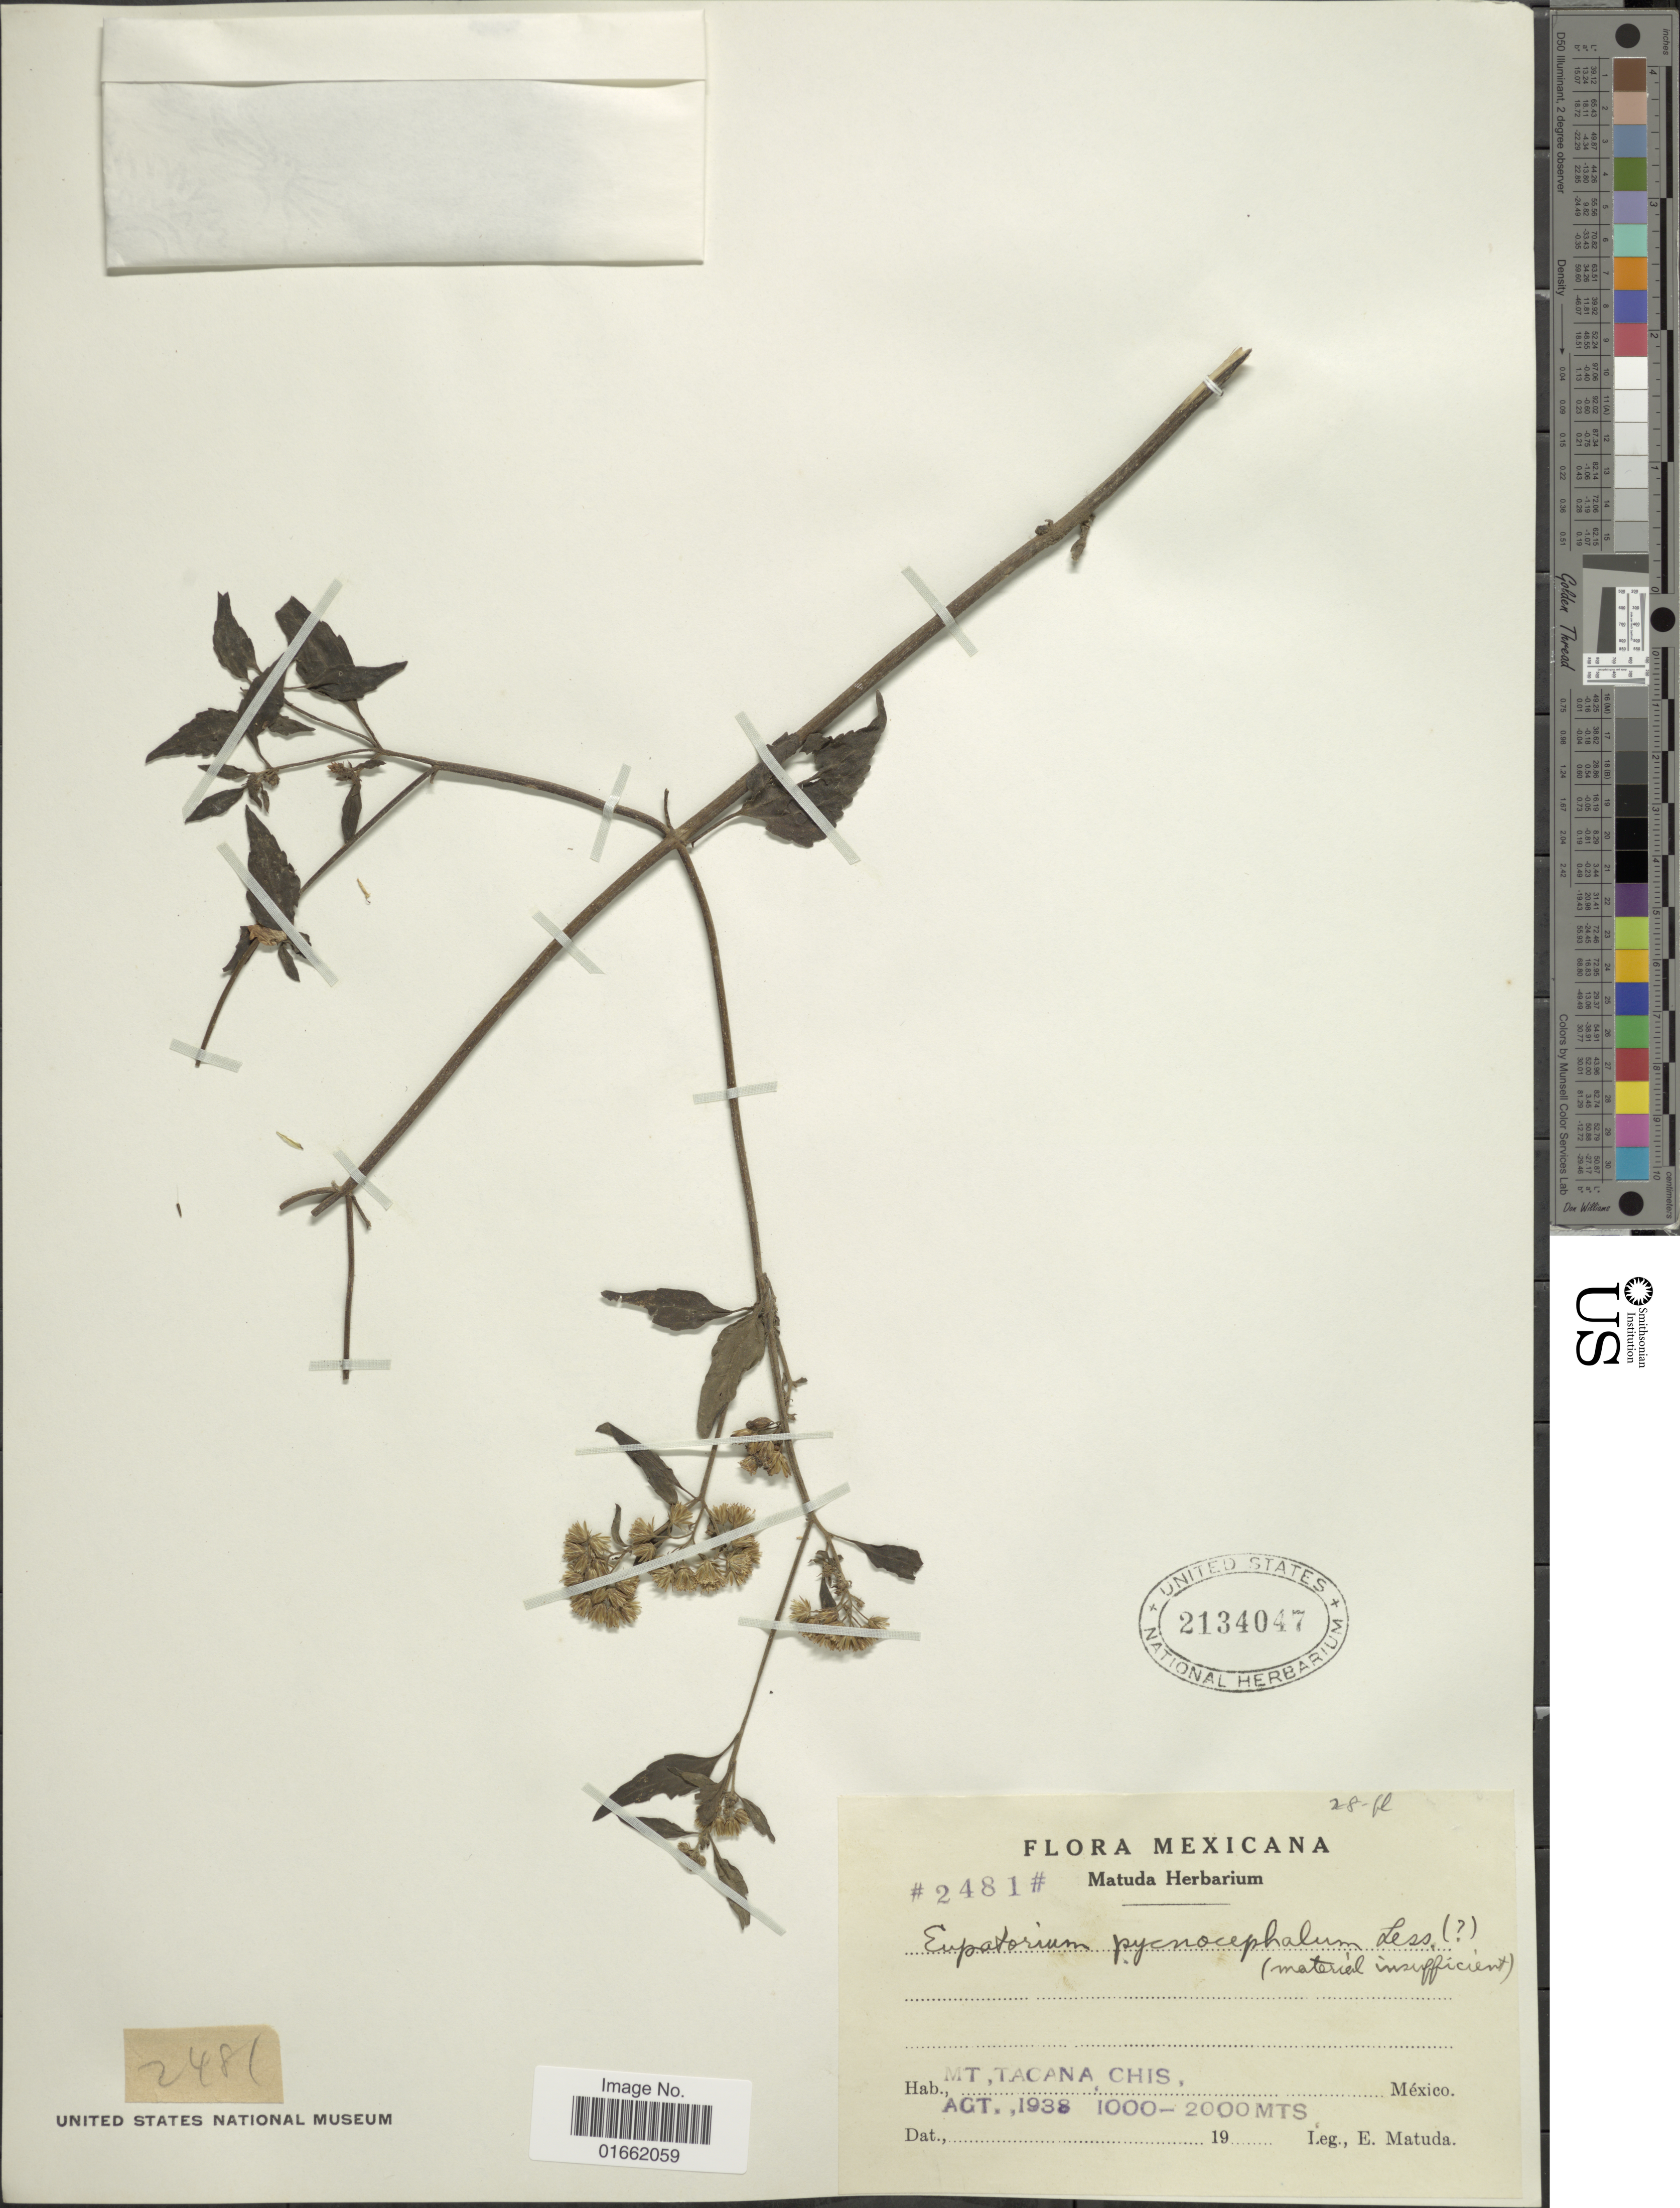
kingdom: Plantae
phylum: Tracheophyta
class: Magnoliopsida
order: Asterales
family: Asteraceae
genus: Fleischmannia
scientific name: Fleischmannia pycnocephaloides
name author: (B.L. Rob.) R.M. King & H. Rob.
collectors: E. Matuda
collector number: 2481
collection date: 1938-08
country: Mexico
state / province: Chiapas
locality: Mt Tacana, Chis., México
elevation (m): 1000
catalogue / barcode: US 2134047